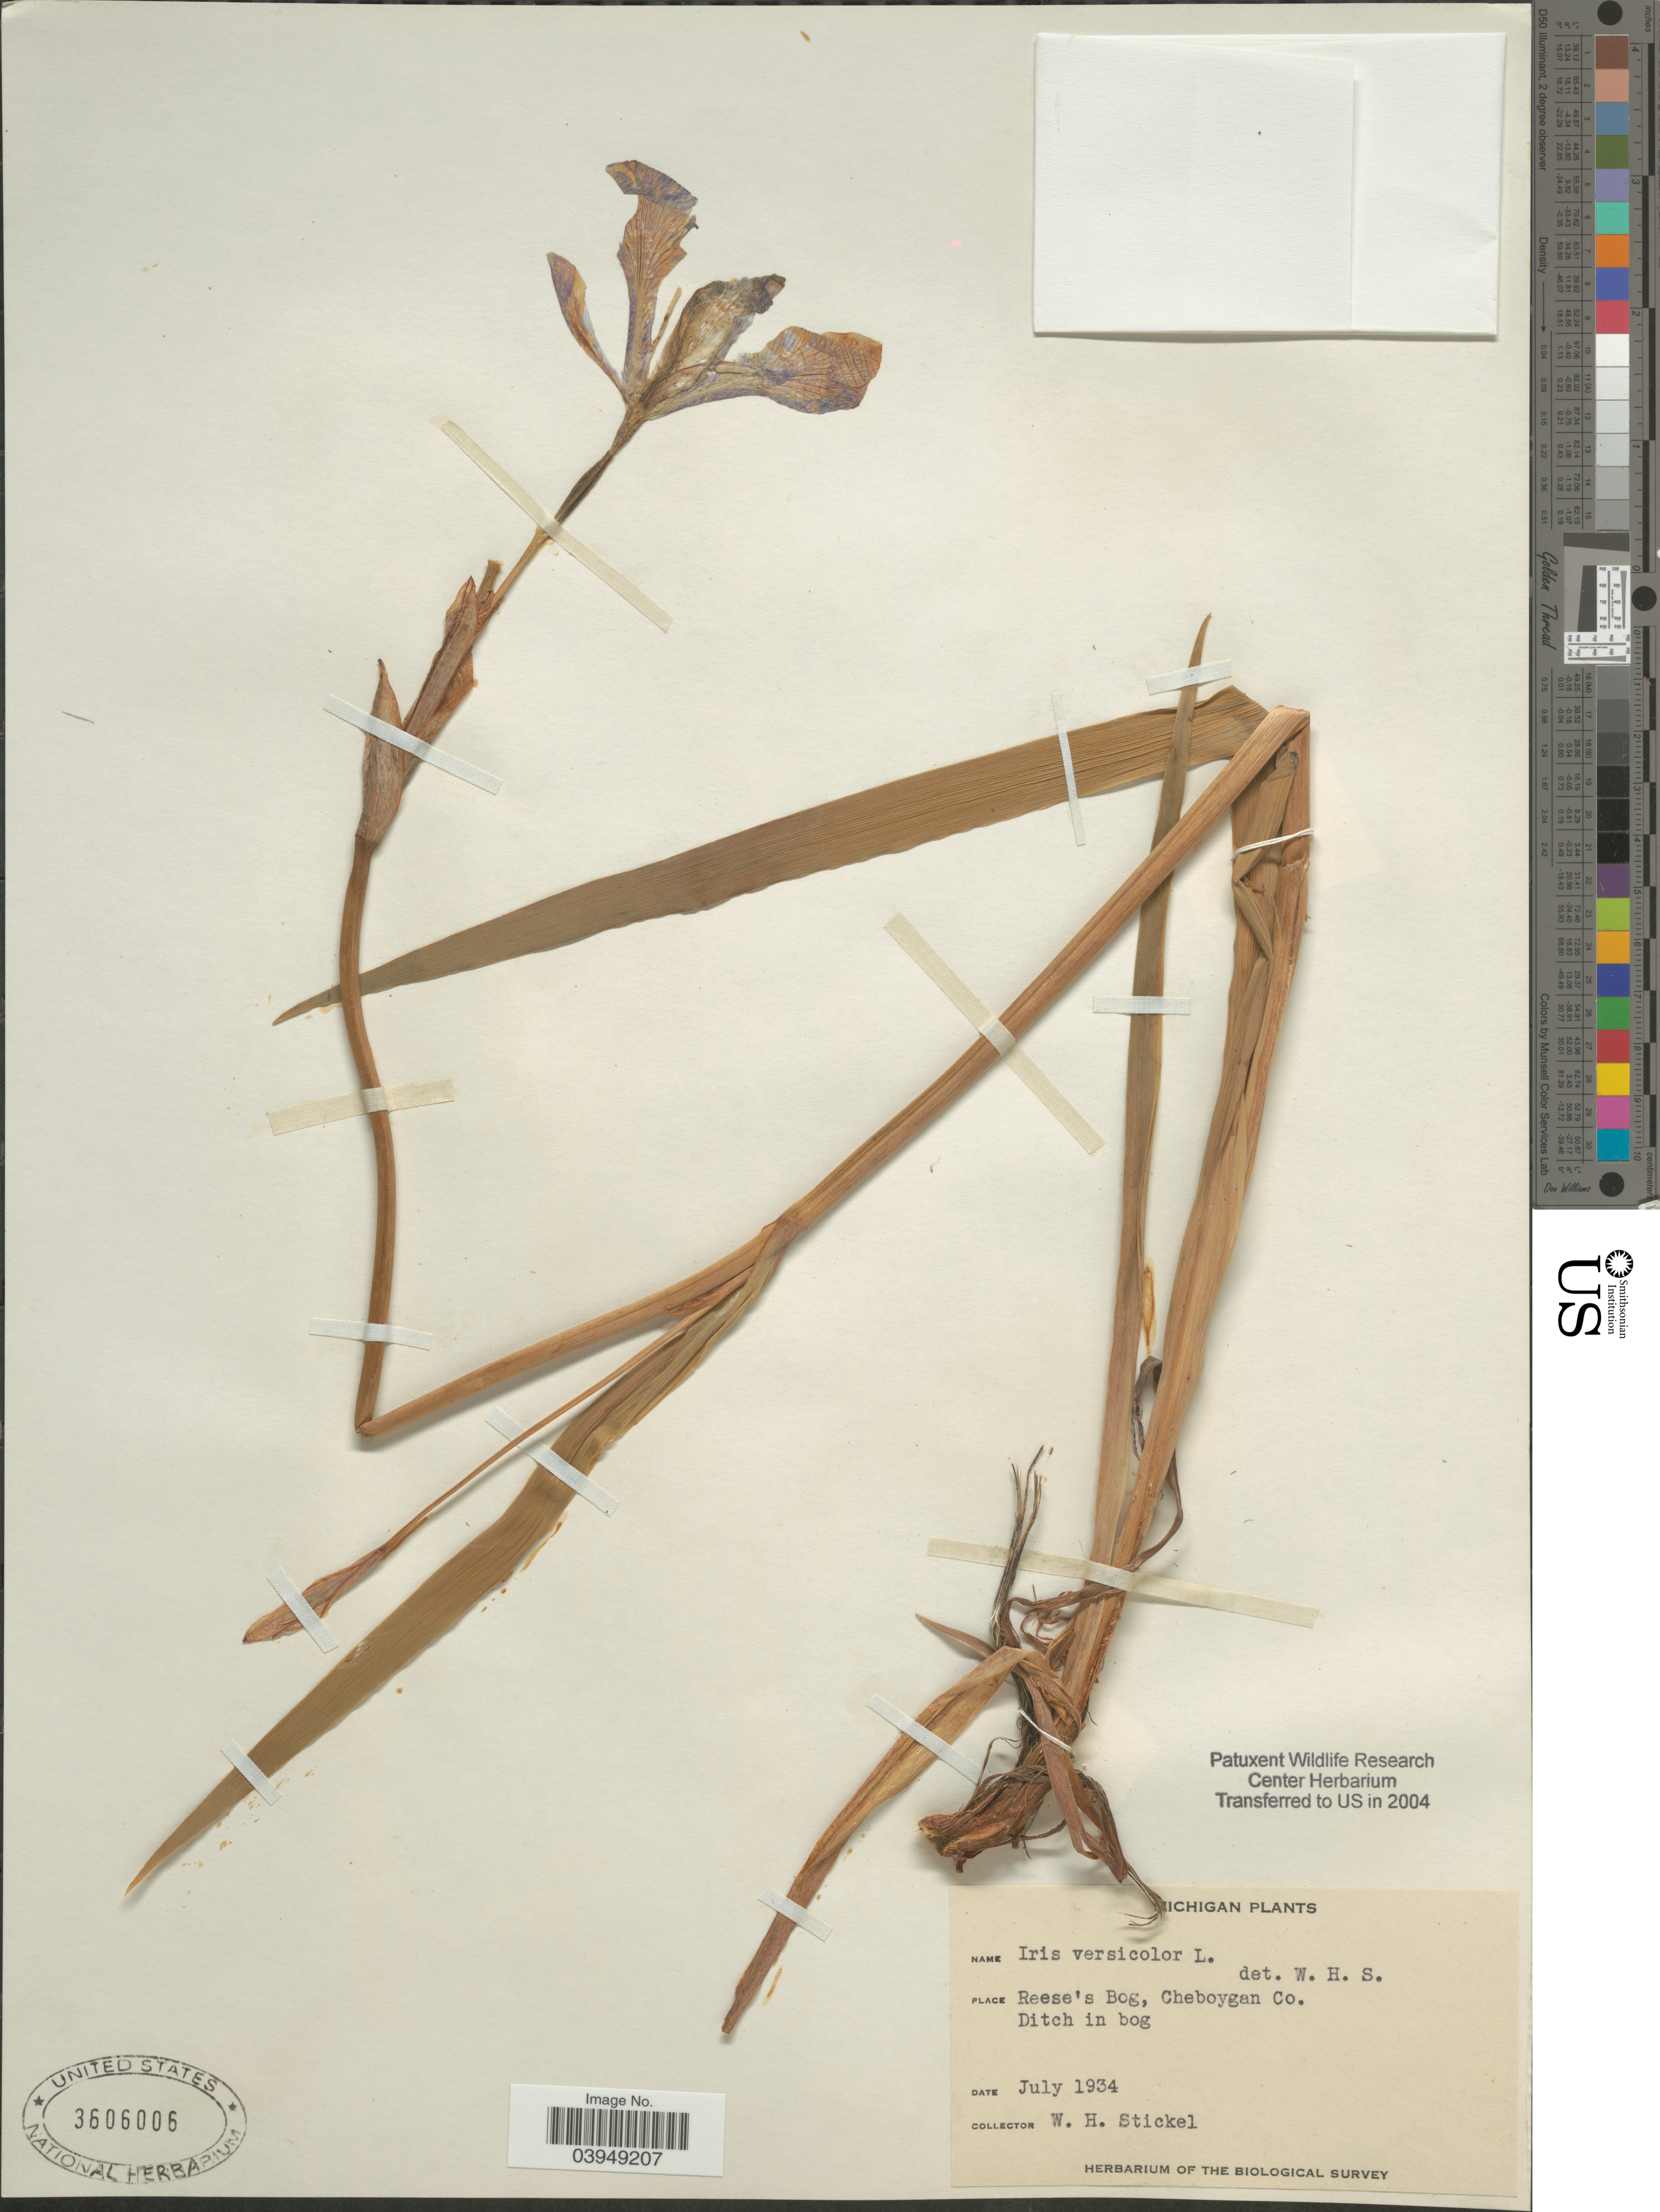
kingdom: Plantae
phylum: Tracheophyta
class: Liliopsida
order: Asparagales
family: Iridaceae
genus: Iris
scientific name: Iris versicolor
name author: L.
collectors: W. Stickel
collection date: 1934-07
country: United States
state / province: Michigan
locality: Reese's Bog, Cheboygan Co.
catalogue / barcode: US 3606006